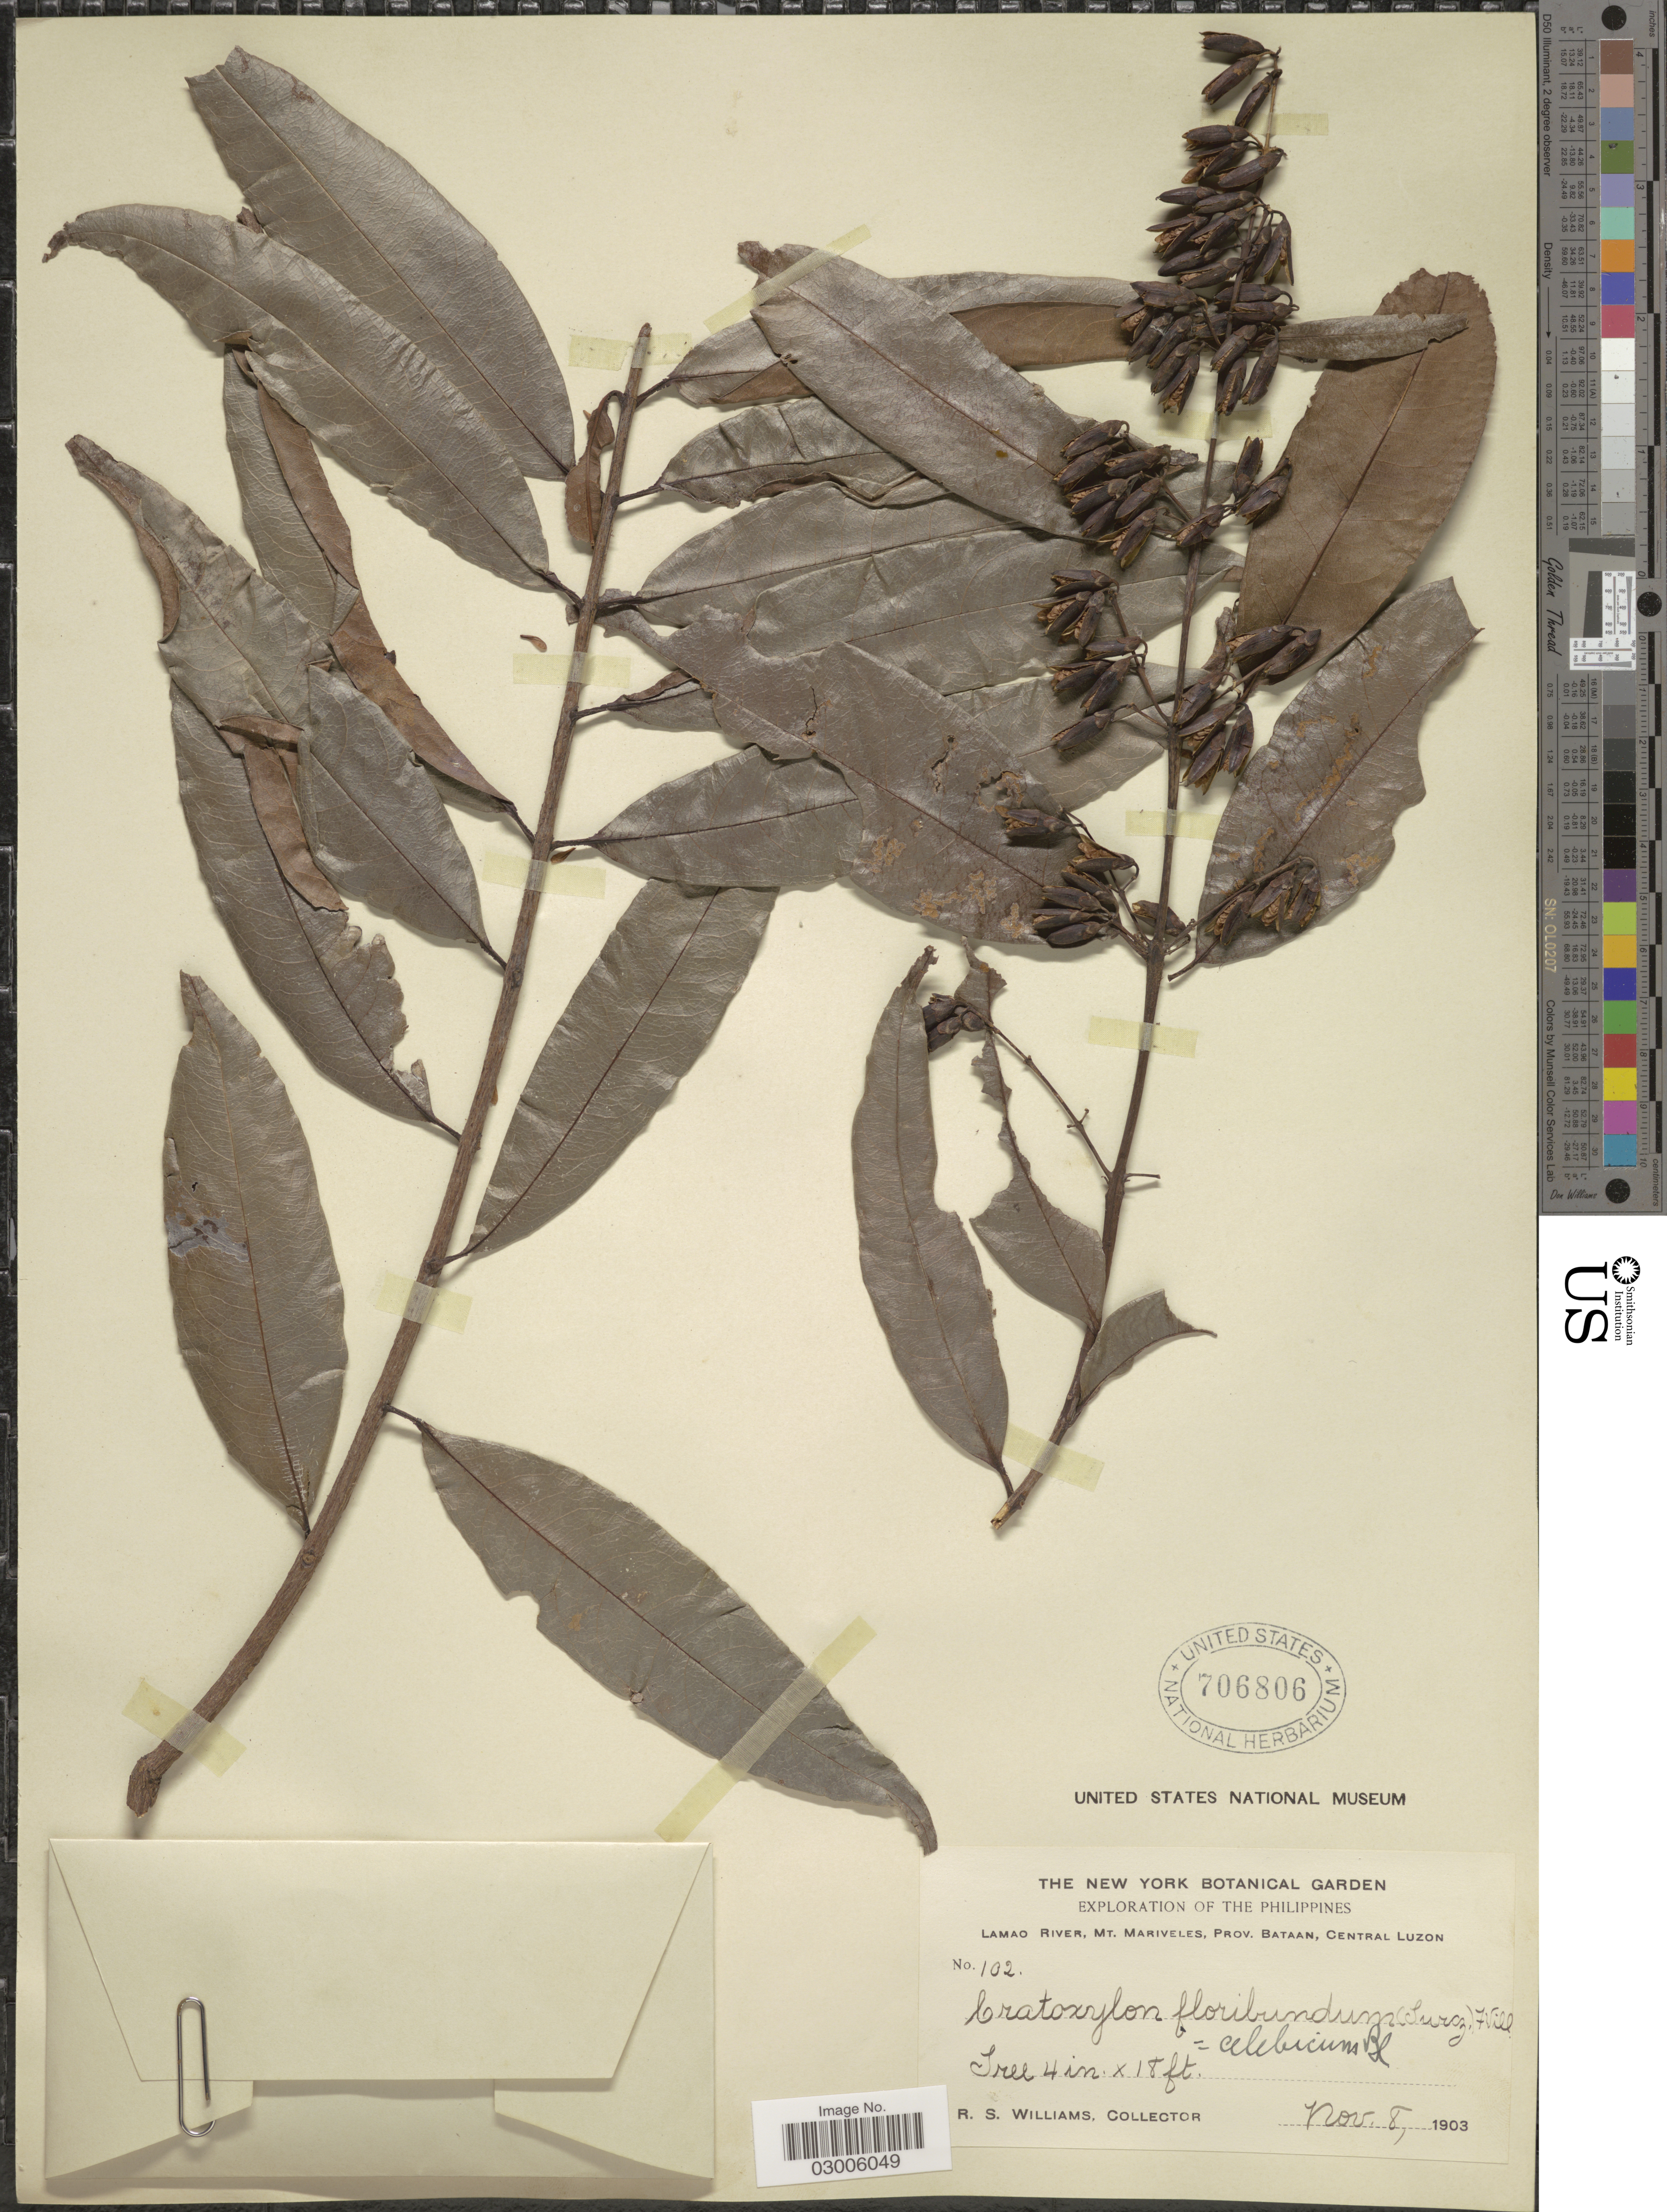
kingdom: Plantae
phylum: Tracheophyta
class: Magnoliopsida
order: Malpighiales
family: Hypericaceae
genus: Cratoxylum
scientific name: Cratoxylum celebicum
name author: Blume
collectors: R. S. Williams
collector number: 102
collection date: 1903-11-08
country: Philippines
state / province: Central Luzon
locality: Lamao River, Mt. Mariveles, Prov. Bataan.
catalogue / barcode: US 706806